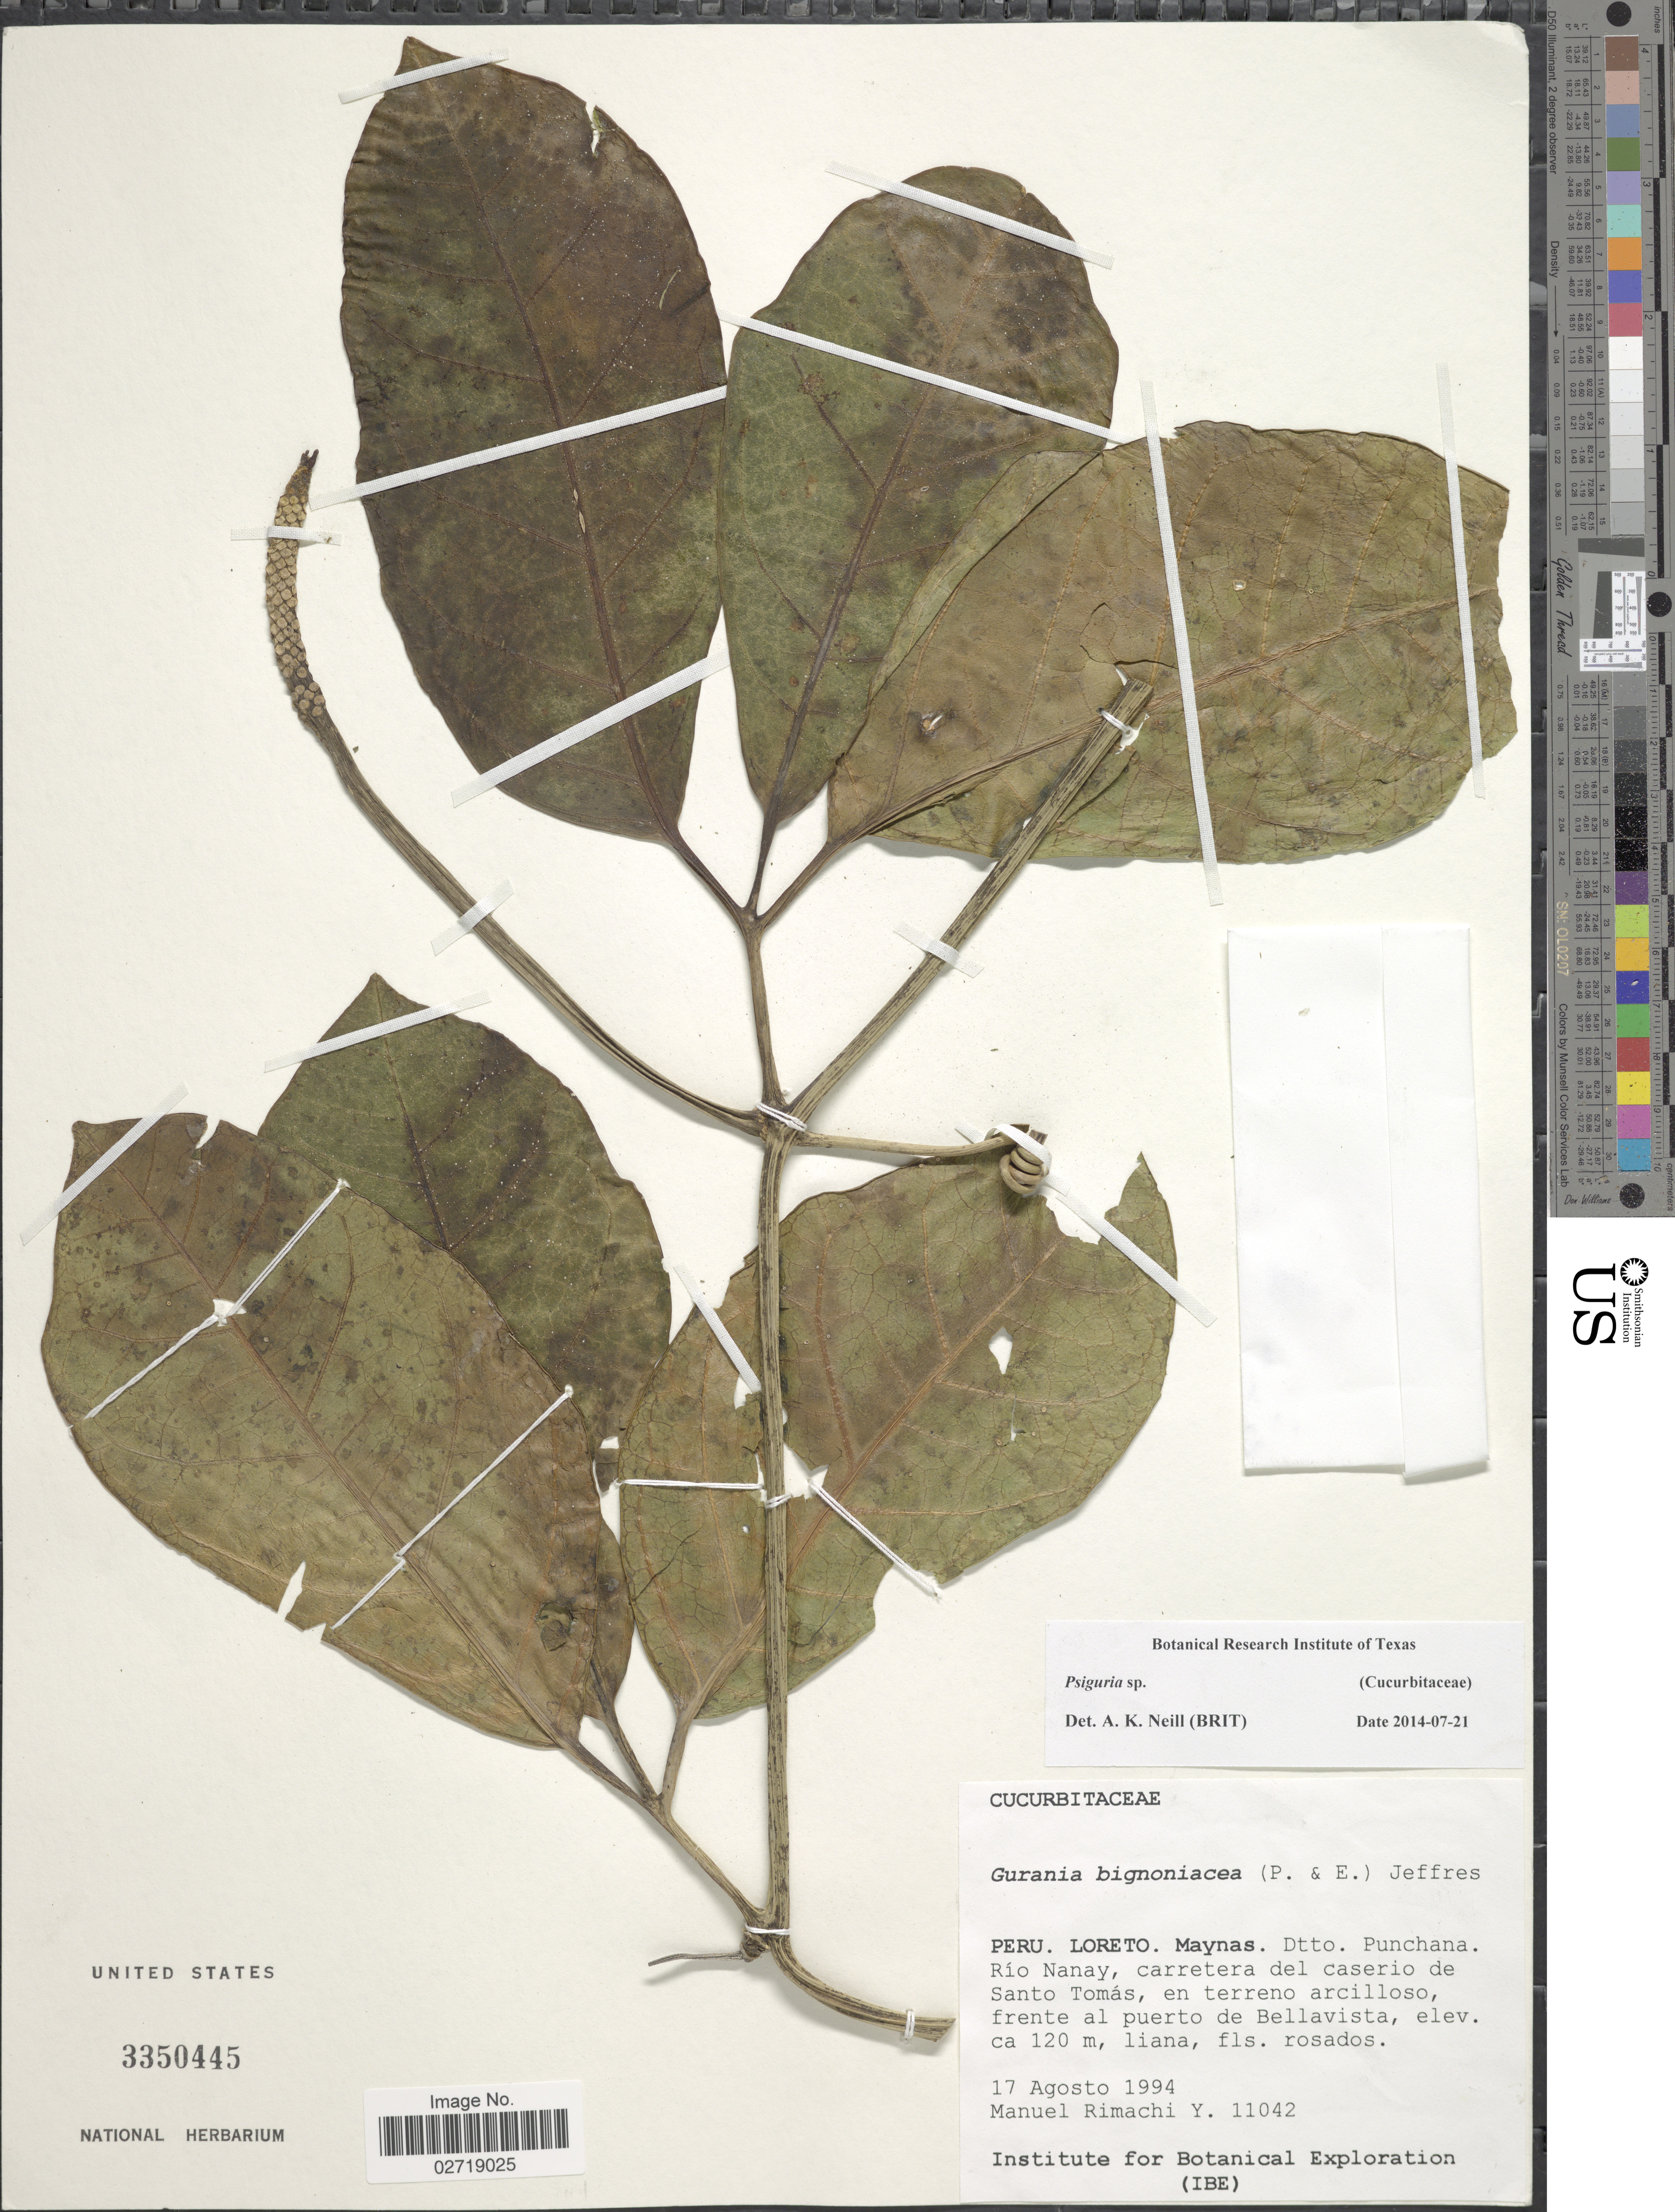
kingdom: Plantae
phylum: Tracheophyta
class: Magnoliopsida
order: Cucurbitales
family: Cucurbitaceae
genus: Psiguria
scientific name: Psiguria sp.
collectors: M. Rimachi Y.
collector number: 11042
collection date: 1994-08-17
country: Peru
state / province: Loreto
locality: Maynas. Dtto. Punchana. Rio Nanay, carretera del caserio de Santo Tomas, en terreno arcilloso, frente al puerto de Bellavista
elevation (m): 120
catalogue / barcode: US 3350445